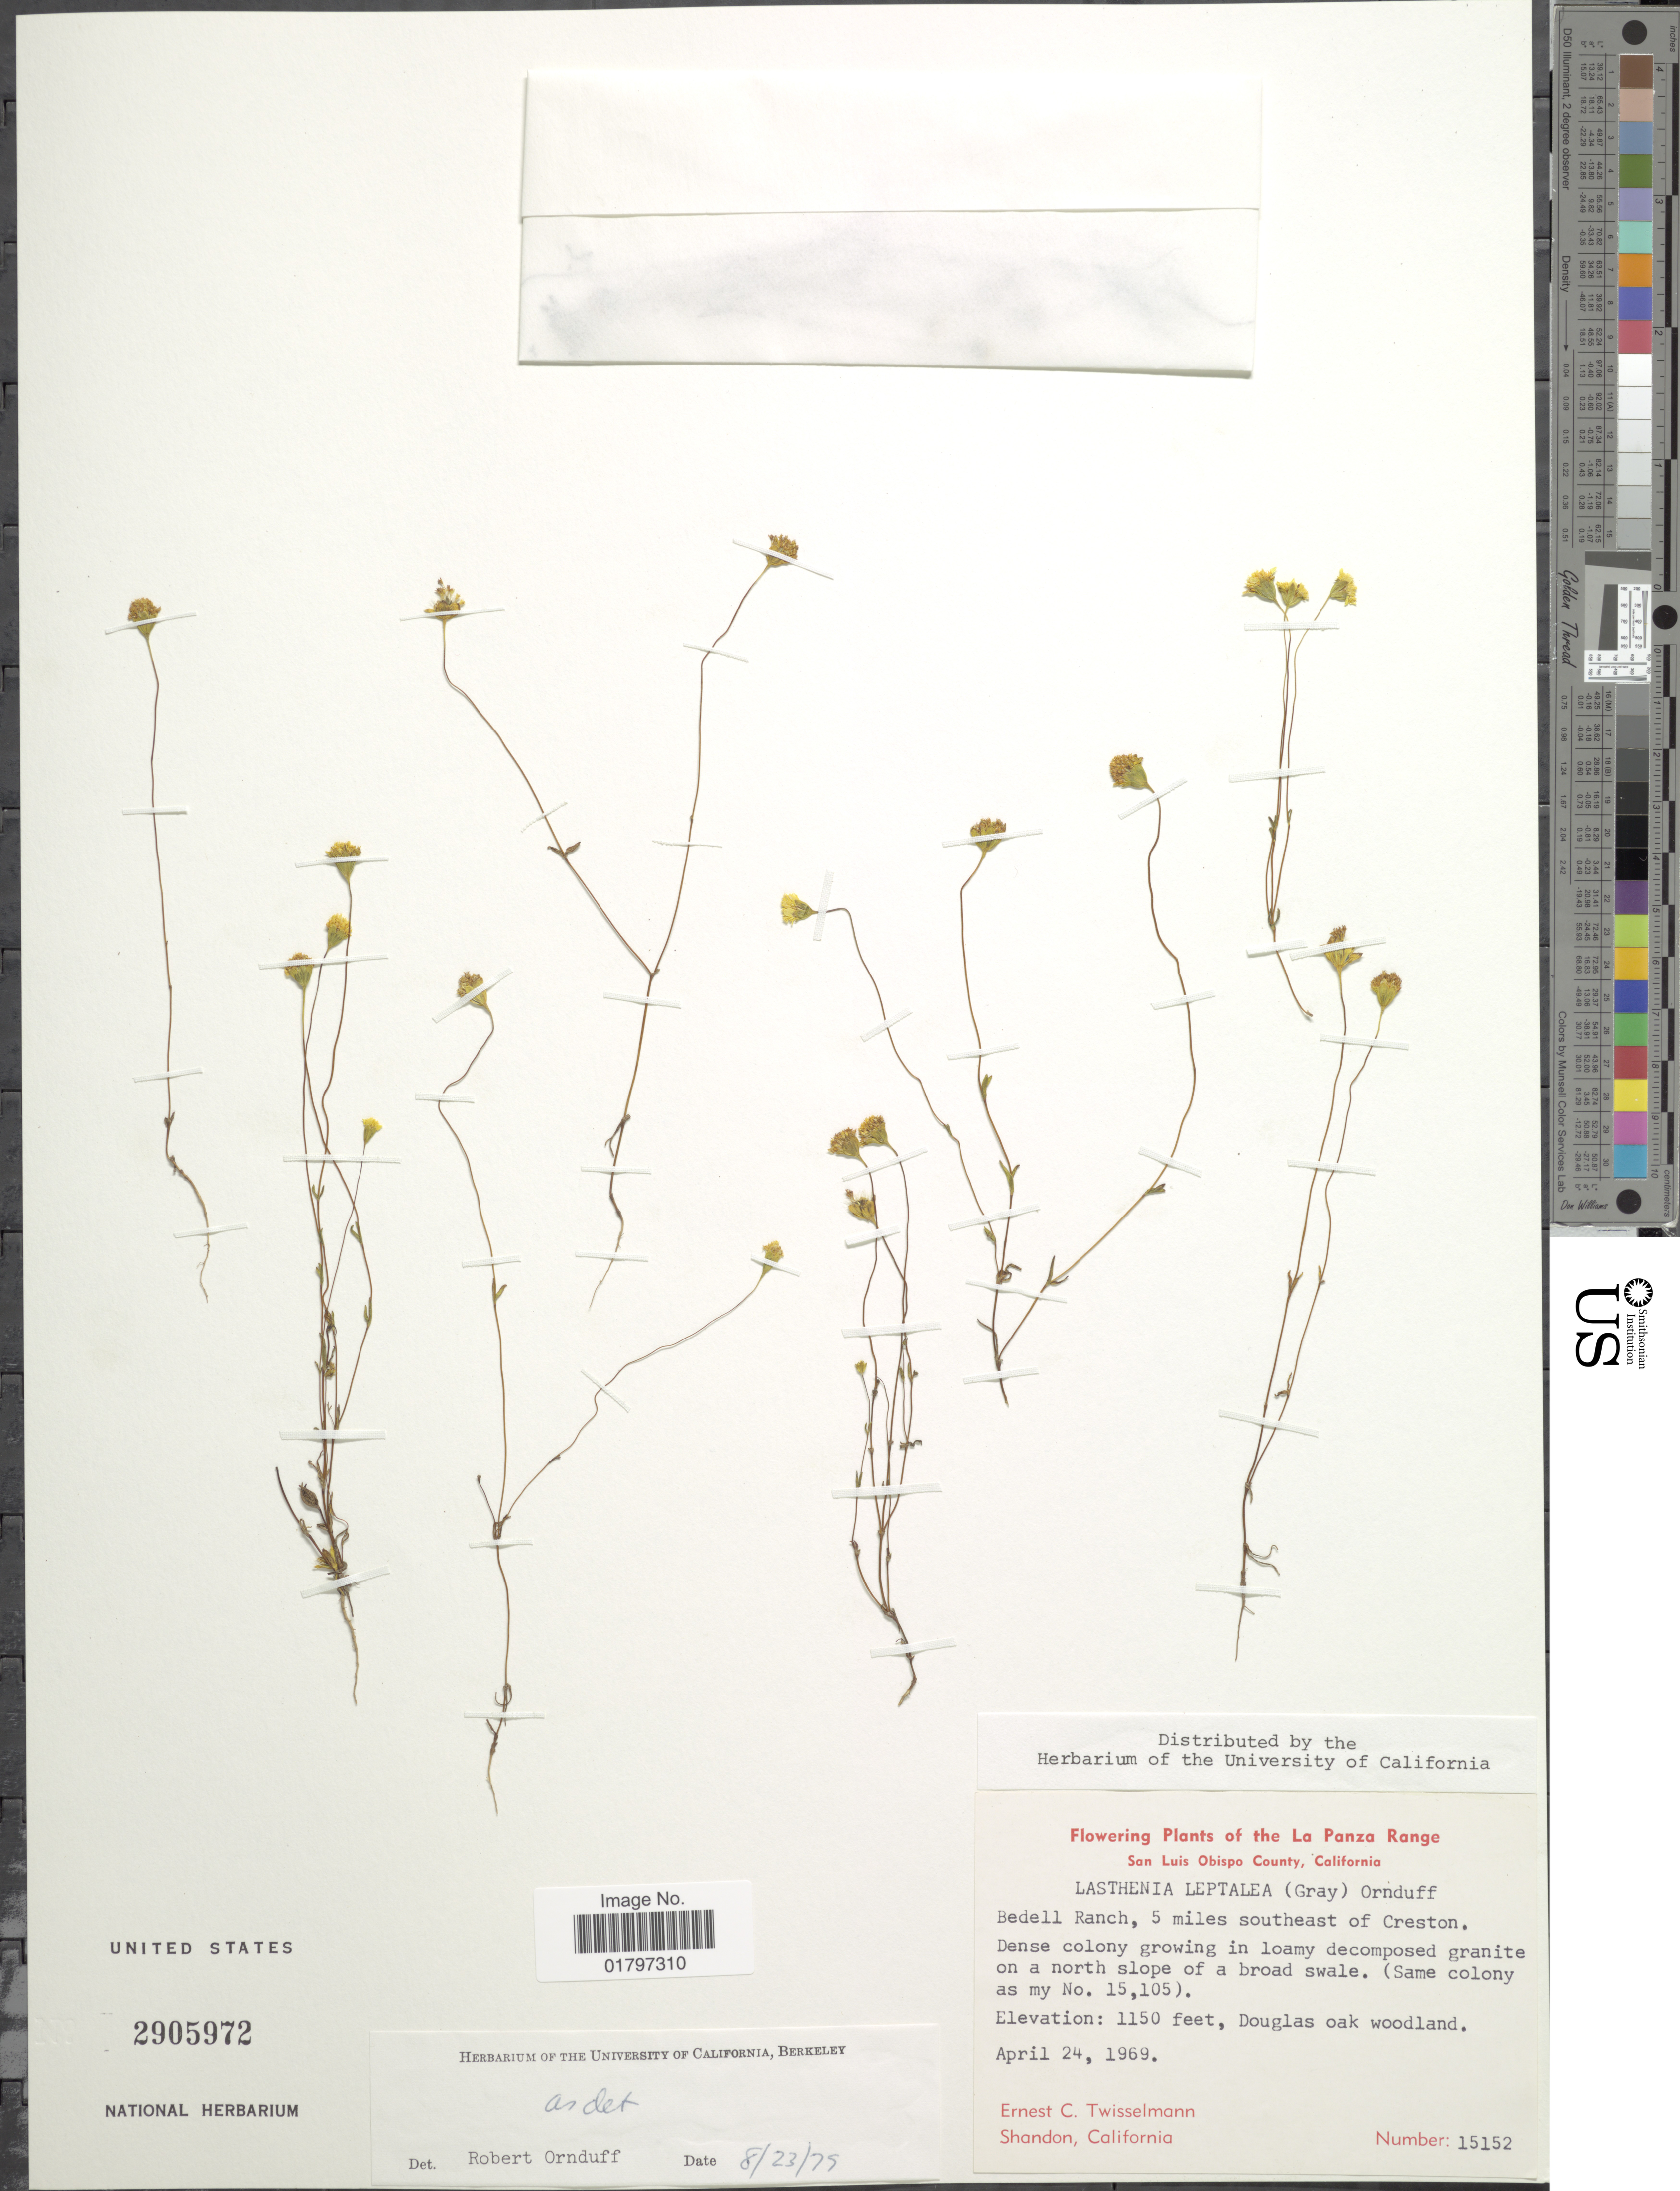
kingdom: Plantae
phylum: Tracheophyta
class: Magnoliopsida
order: Asterales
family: Asteraceae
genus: Lasthenia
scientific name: Lasthenia leptalea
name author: (A. Gray) Ornduff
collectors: E. Twisselmann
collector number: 15152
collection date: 1969-04-24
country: United States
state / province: California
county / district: San Luis Obispo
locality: Flowering Plants of the La Panza Range. San Luis Obispo County, California. Bedell Ranch, 5 miles southeast of Creston. Douglas oak woodland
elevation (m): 351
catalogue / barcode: US 2905972